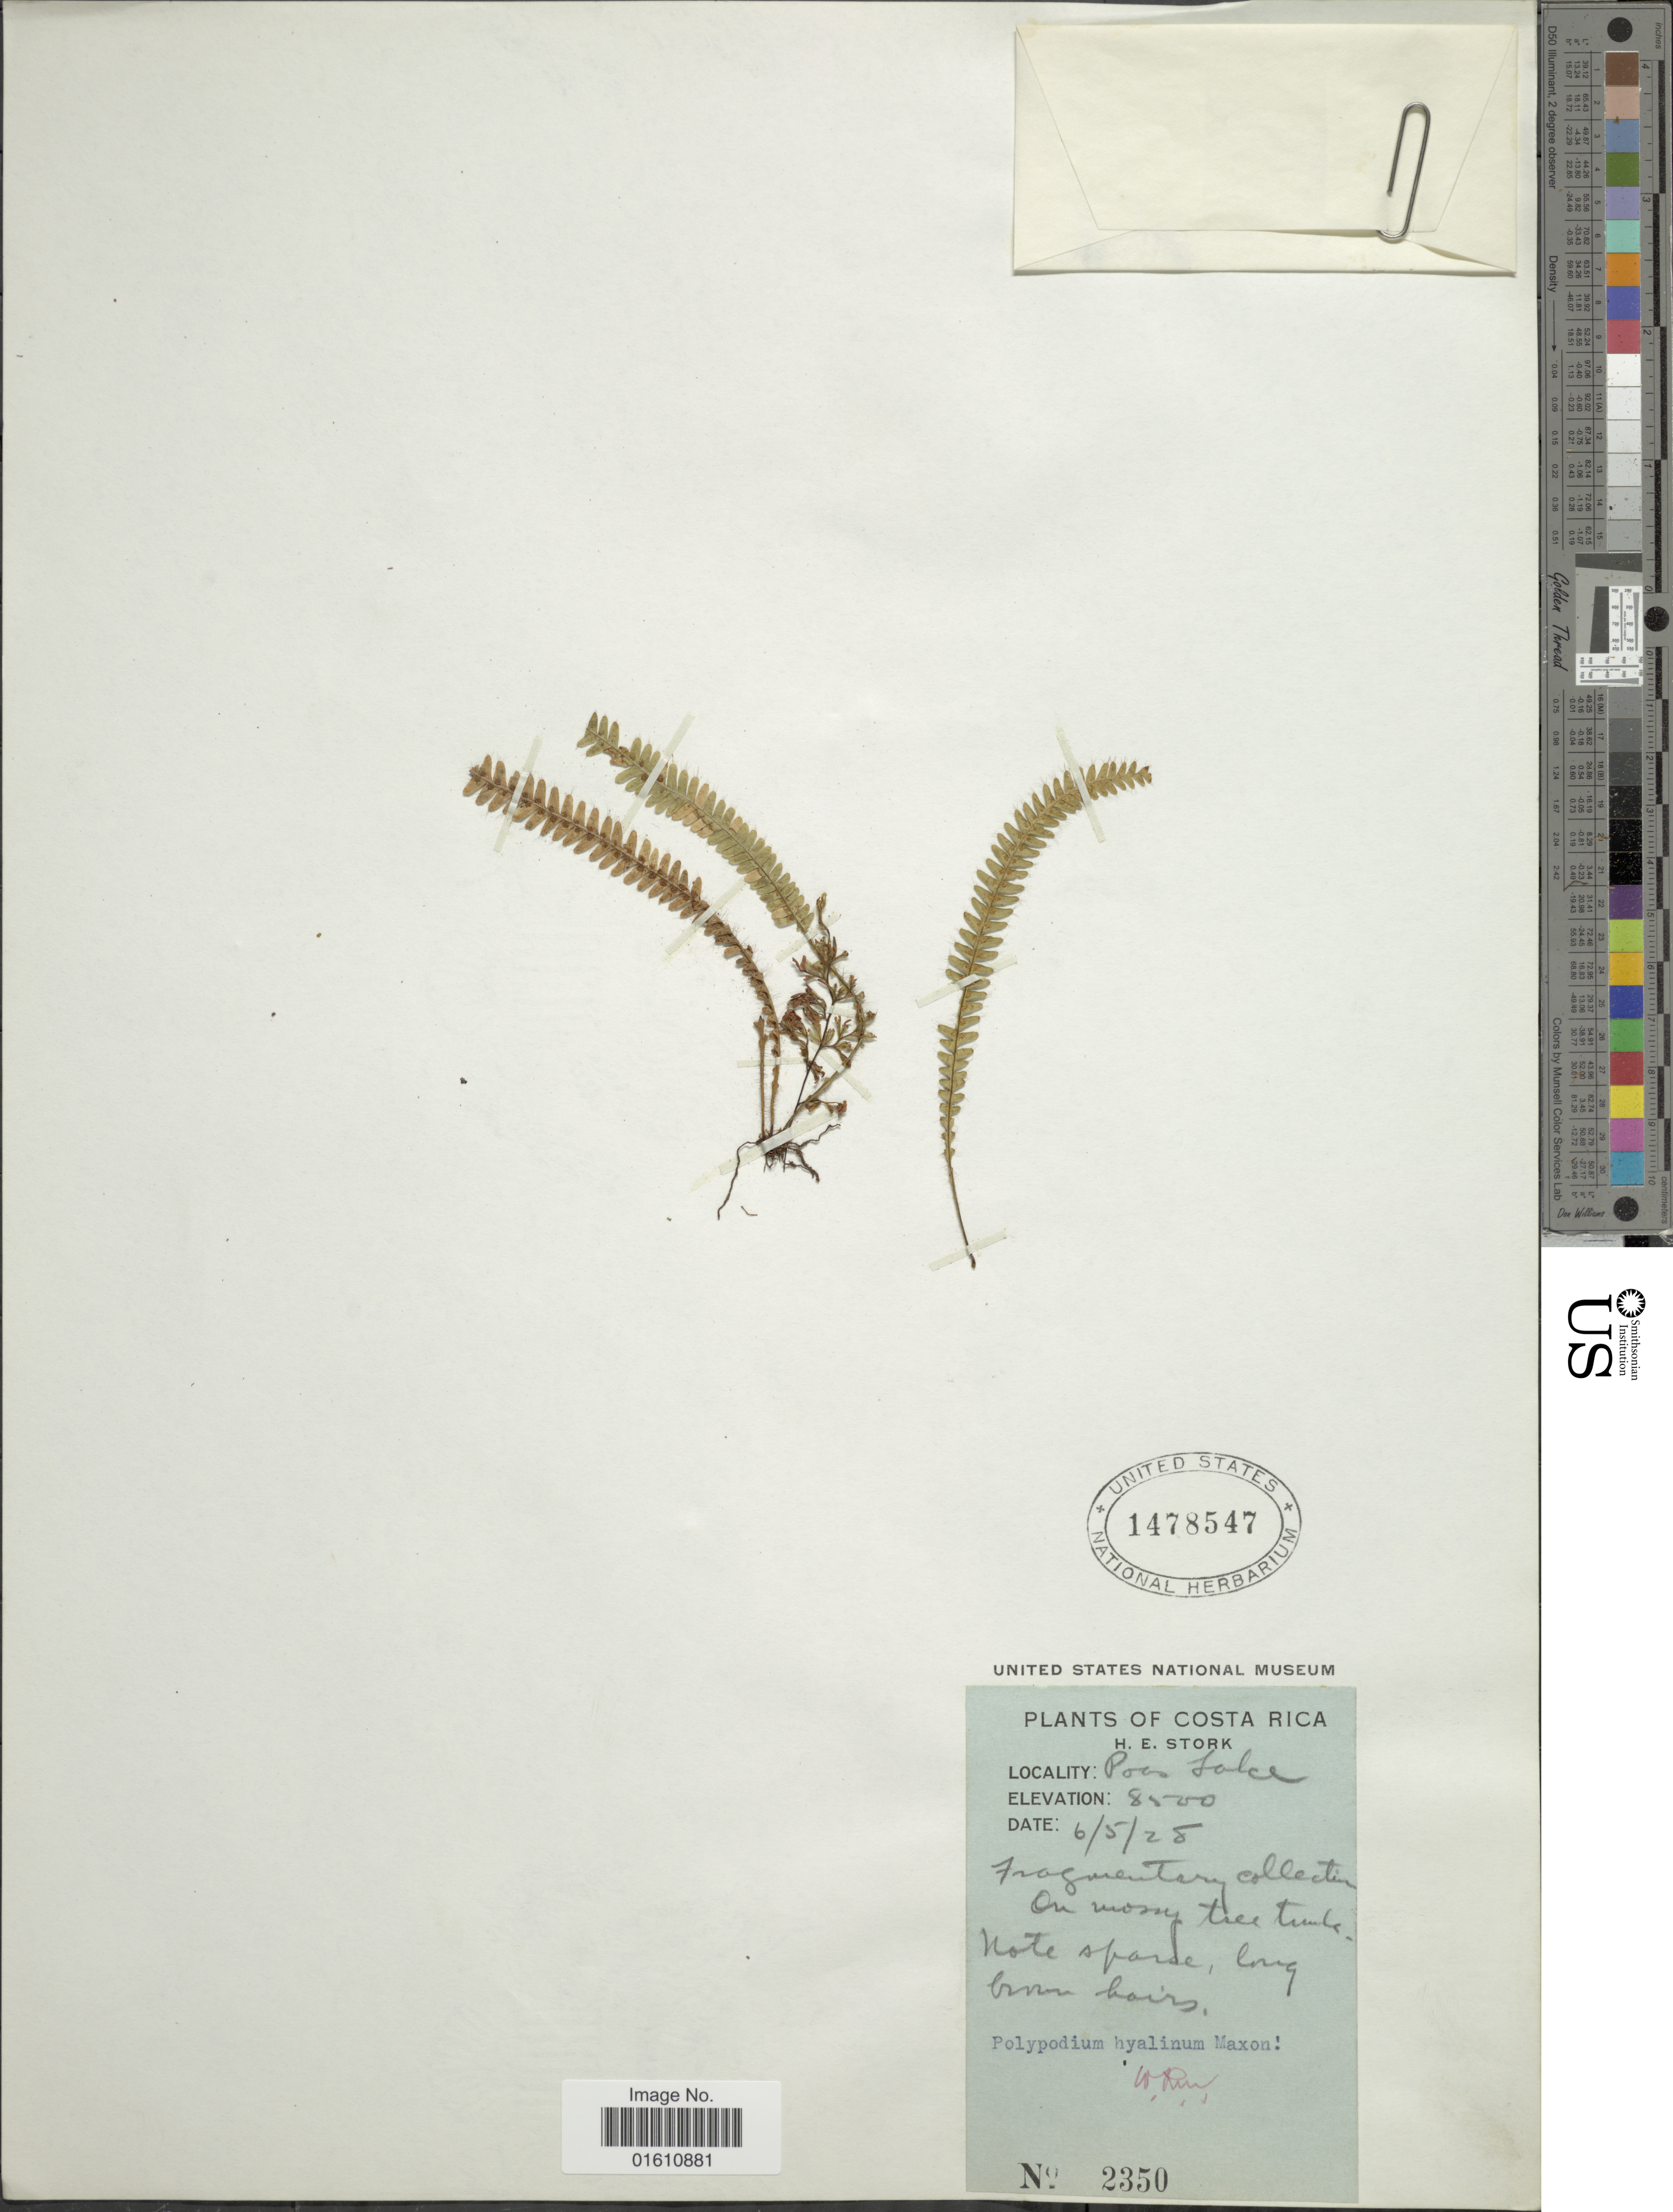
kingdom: Plantae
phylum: Tracheophyta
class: Polypodiopsida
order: Polypodiales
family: Polypodiaceae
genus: Moranopteris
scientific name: Moranopteris hyalina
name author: (Maxon) R. Y. Hirai & J. Prado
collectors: H. E. Stork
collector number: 2350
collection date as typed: Transcribed d/m/y: 6/5/25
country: Costa Rica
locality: Poas Lake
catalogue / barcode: US 1478547